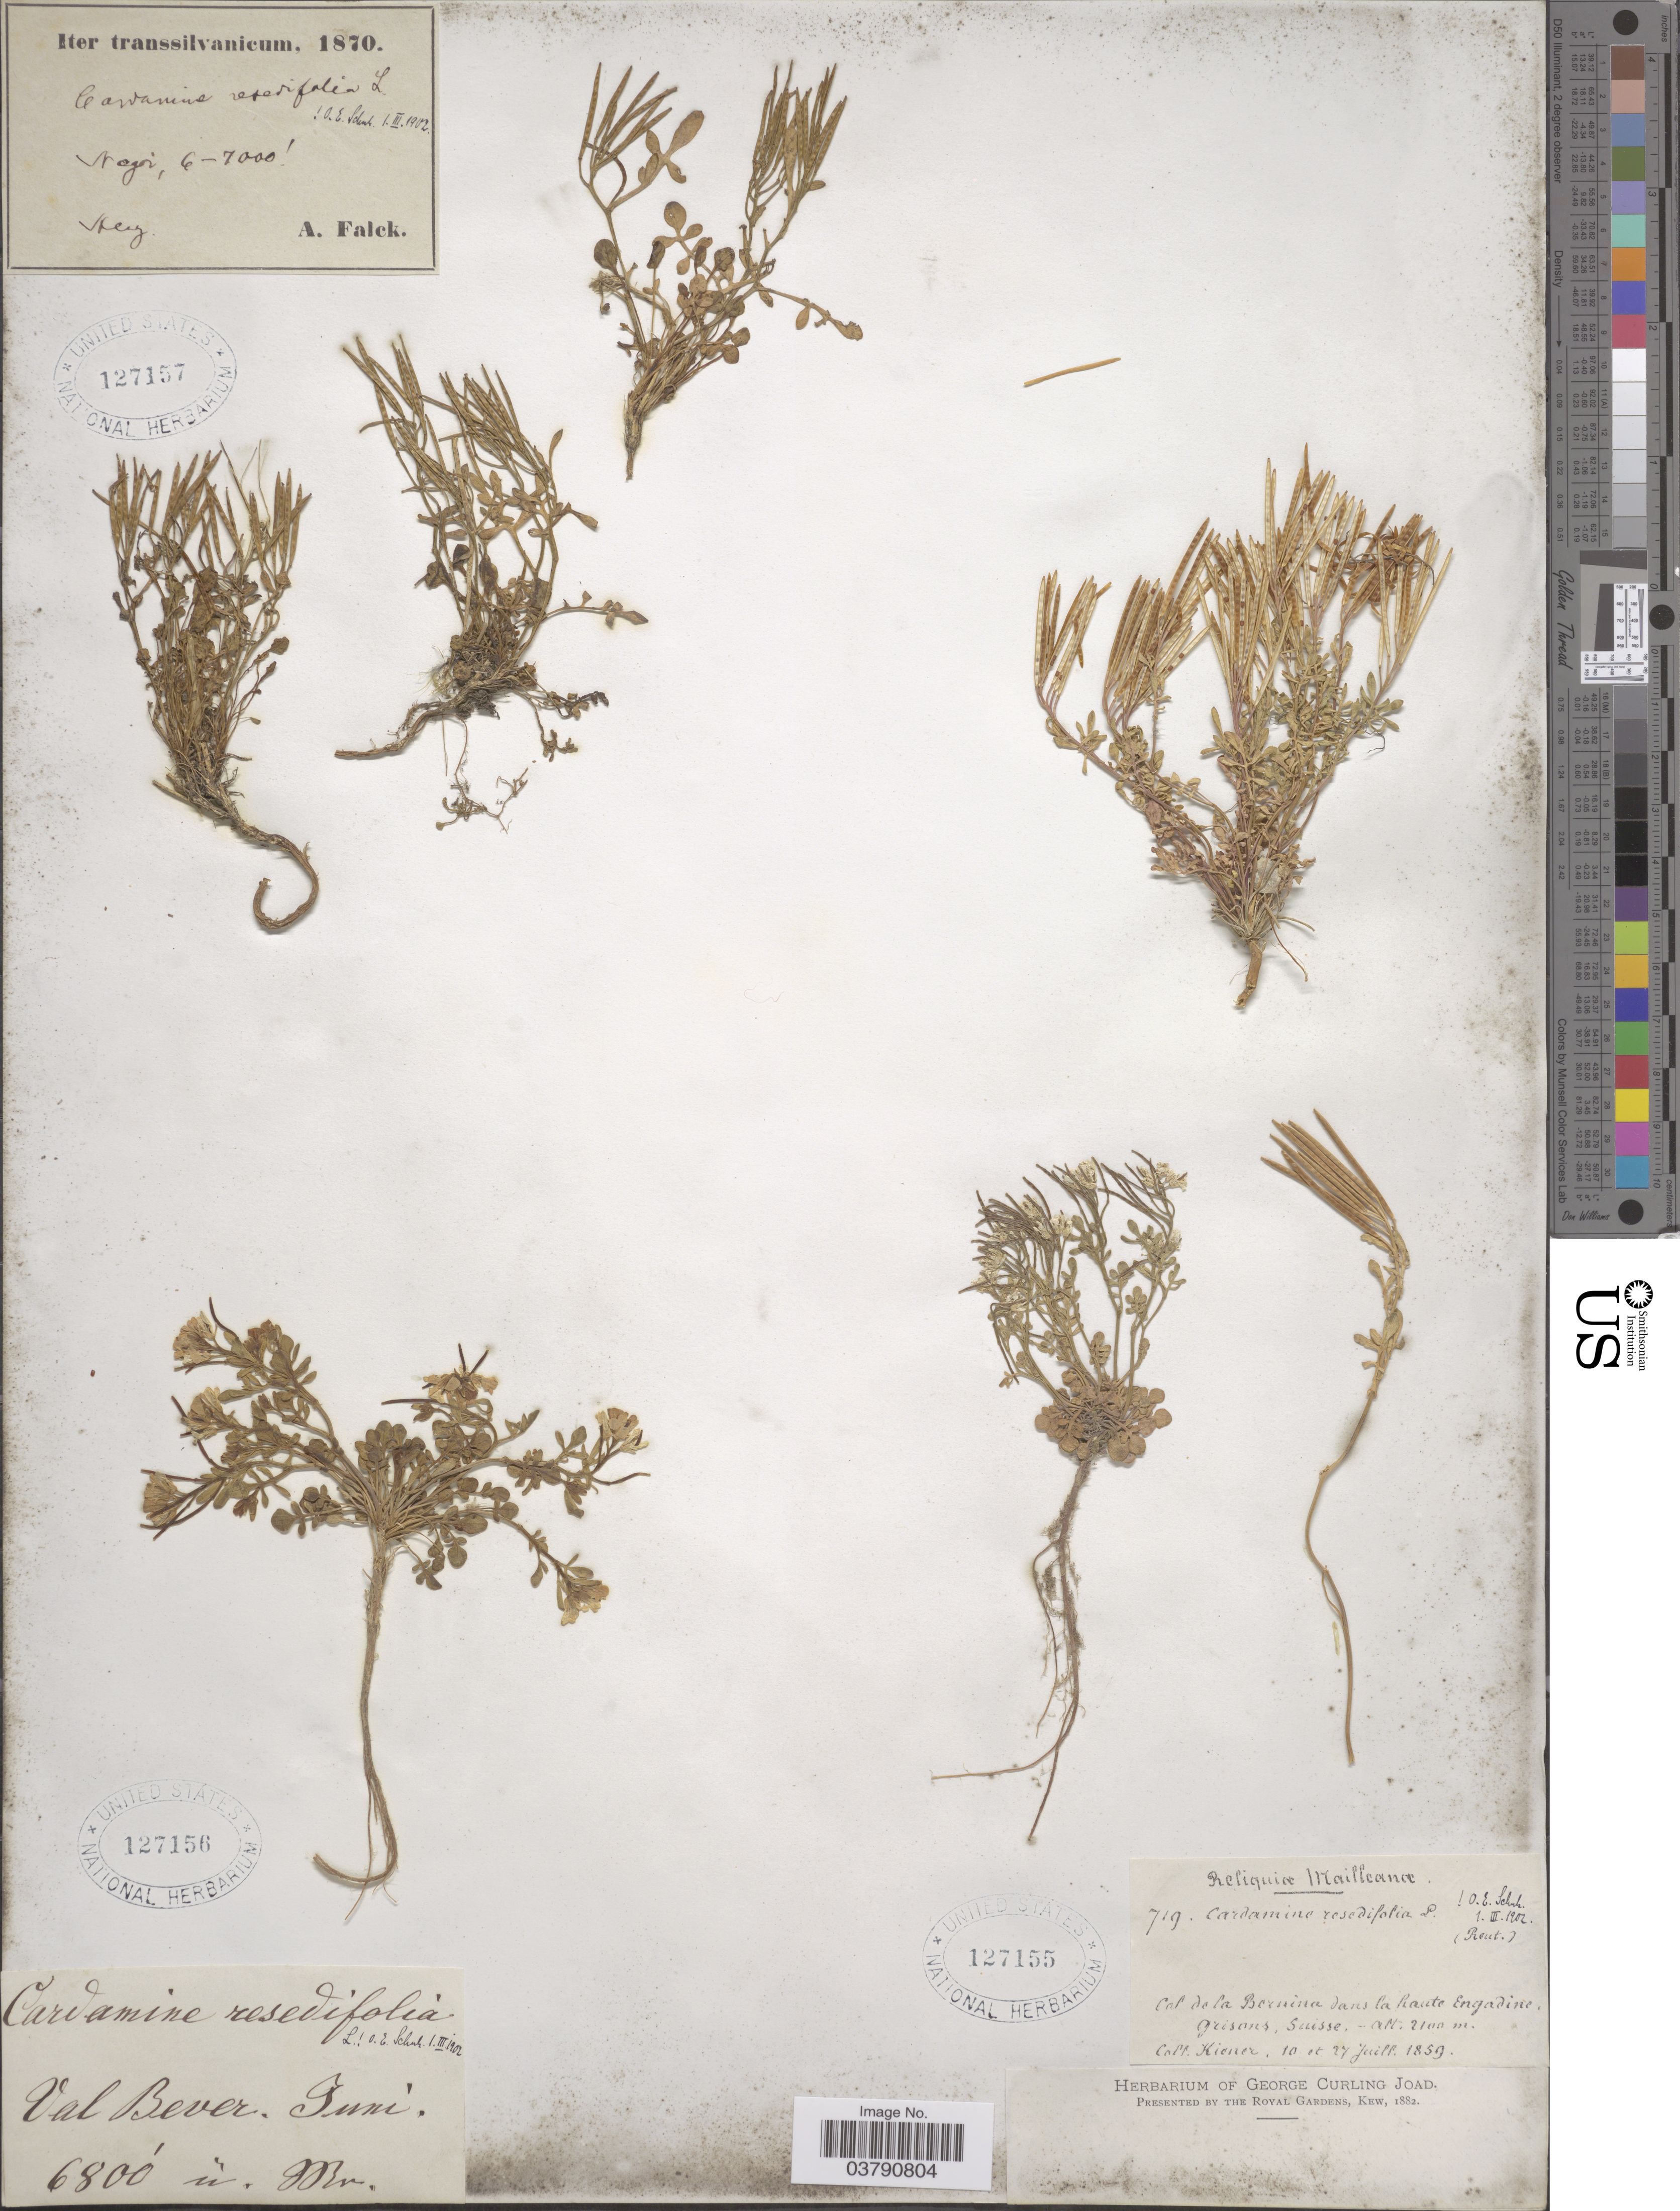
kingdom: Plantae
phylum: Tracheophyta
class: Magnoliopsida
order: Brassicales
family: Brassicaceae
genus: Cardamine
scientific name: Cardamine resedifolia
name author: L.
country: Switzerland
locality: Val Bever.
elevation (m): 6800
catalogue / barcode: US 127156-2